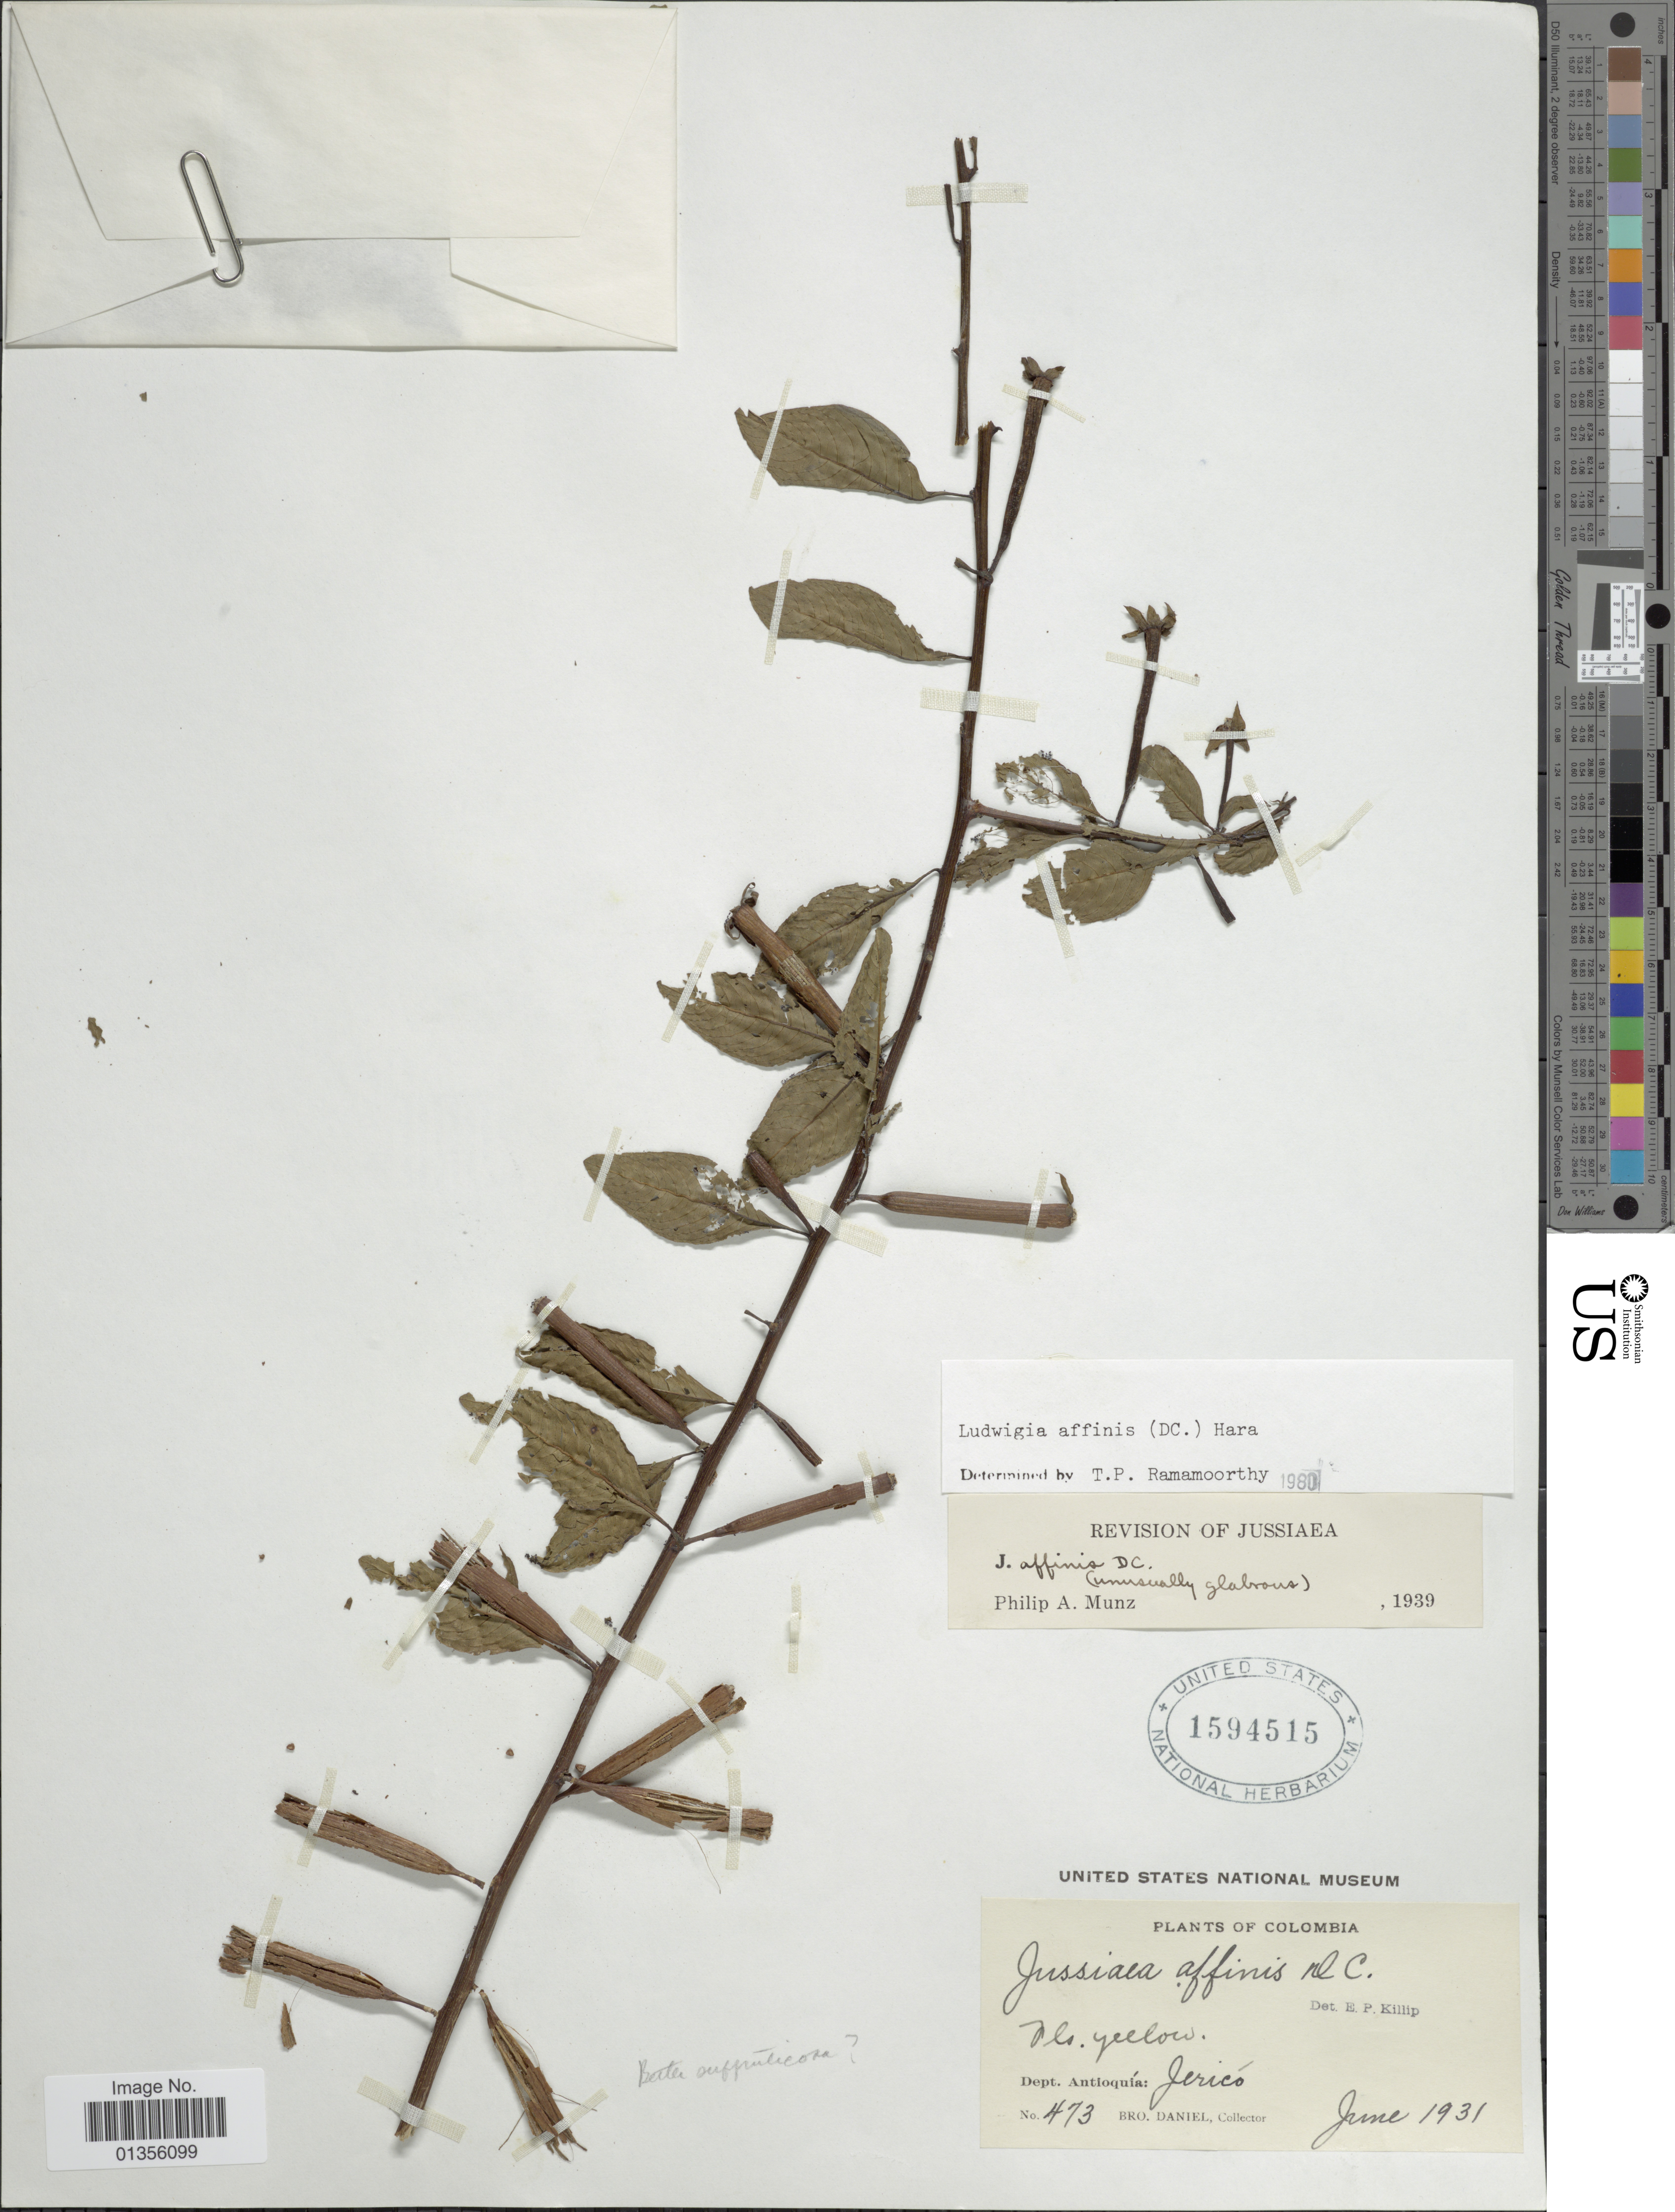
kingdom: Plantae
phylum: Tracheophyta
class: Magnoliopsida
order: Myrtales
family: Onagraceae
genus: Ludwigia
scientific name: Ludwigia affinis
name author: (DC.) H. Hara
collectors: Bro. Daniel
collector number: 473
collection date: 1931-06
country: Colombia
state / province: Antioquia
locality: Jericó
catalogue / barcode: US 1594515